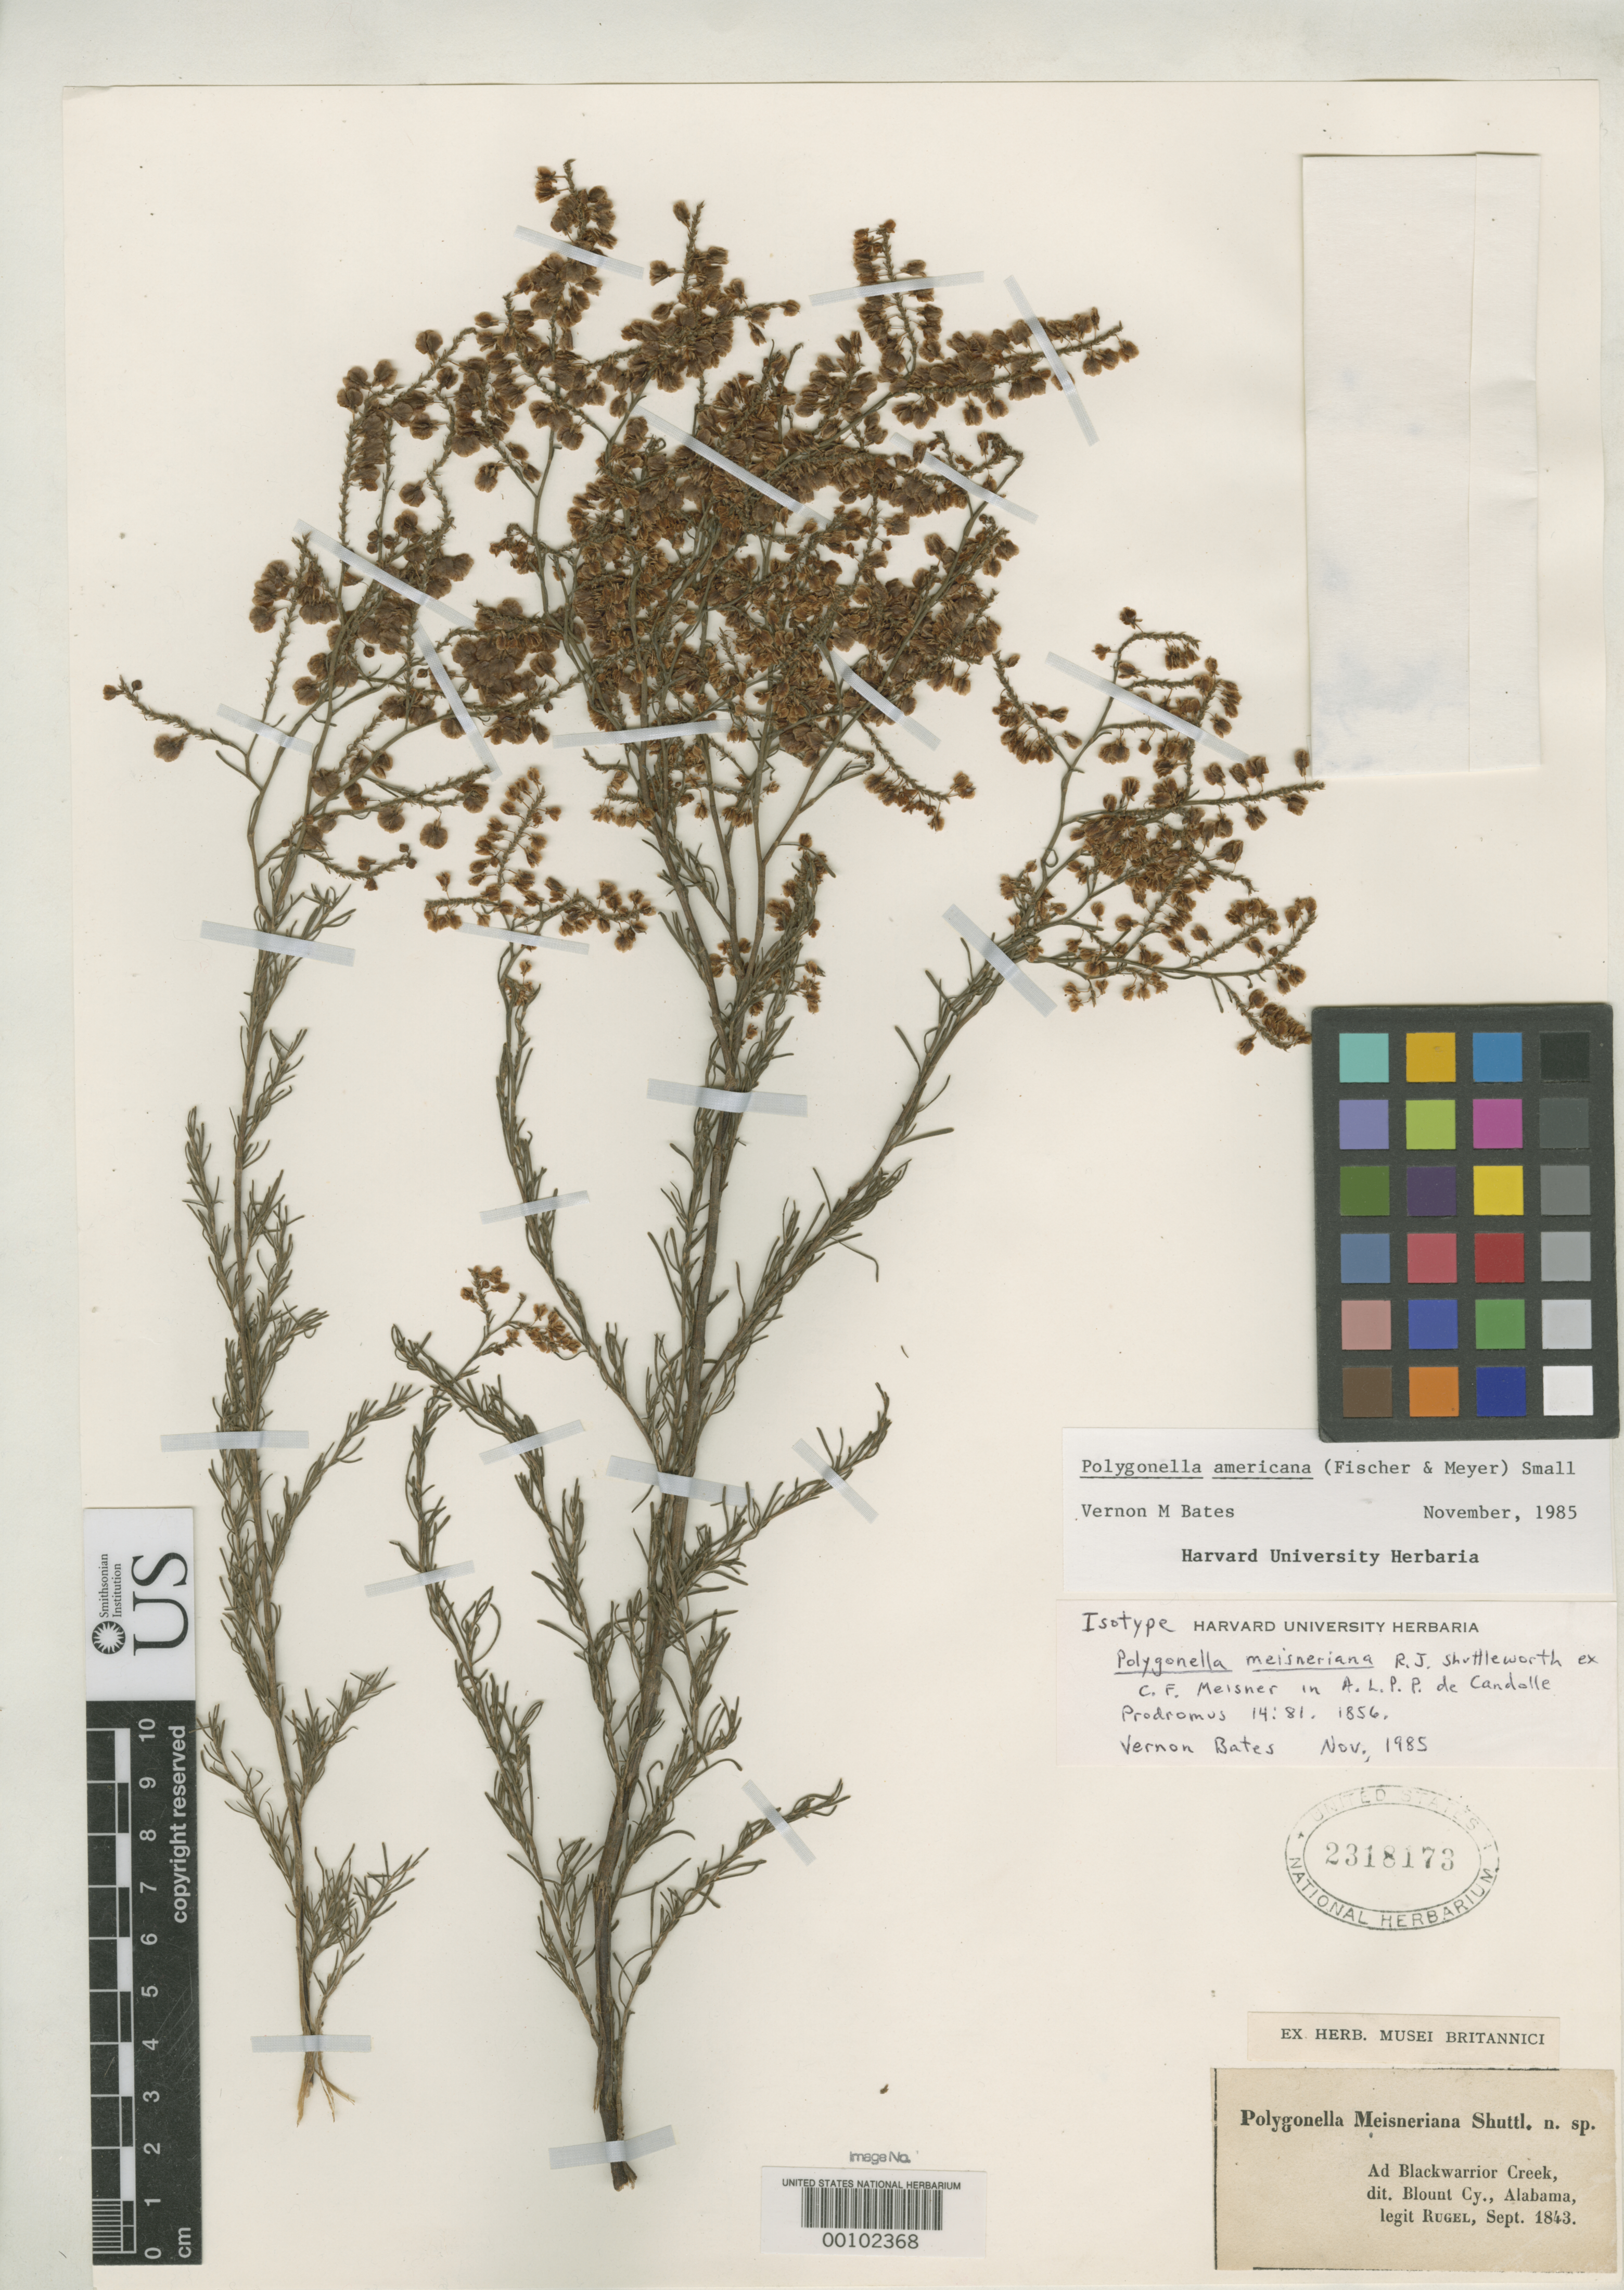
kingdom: Plantae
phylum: Tracheophyta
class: Magnoliopsida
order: Caryophyllales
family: Polygonaceae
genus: Polygonella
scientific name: Polygonella meisneriana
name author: Shuttlew. ex Meisn. in DC.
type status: Isotype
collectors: F. Rugel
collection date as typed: Sep 1843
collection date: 1843-09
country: United States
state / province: Alabama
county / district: Blount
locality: Black Warrior Creek.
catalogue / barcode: US 2318173